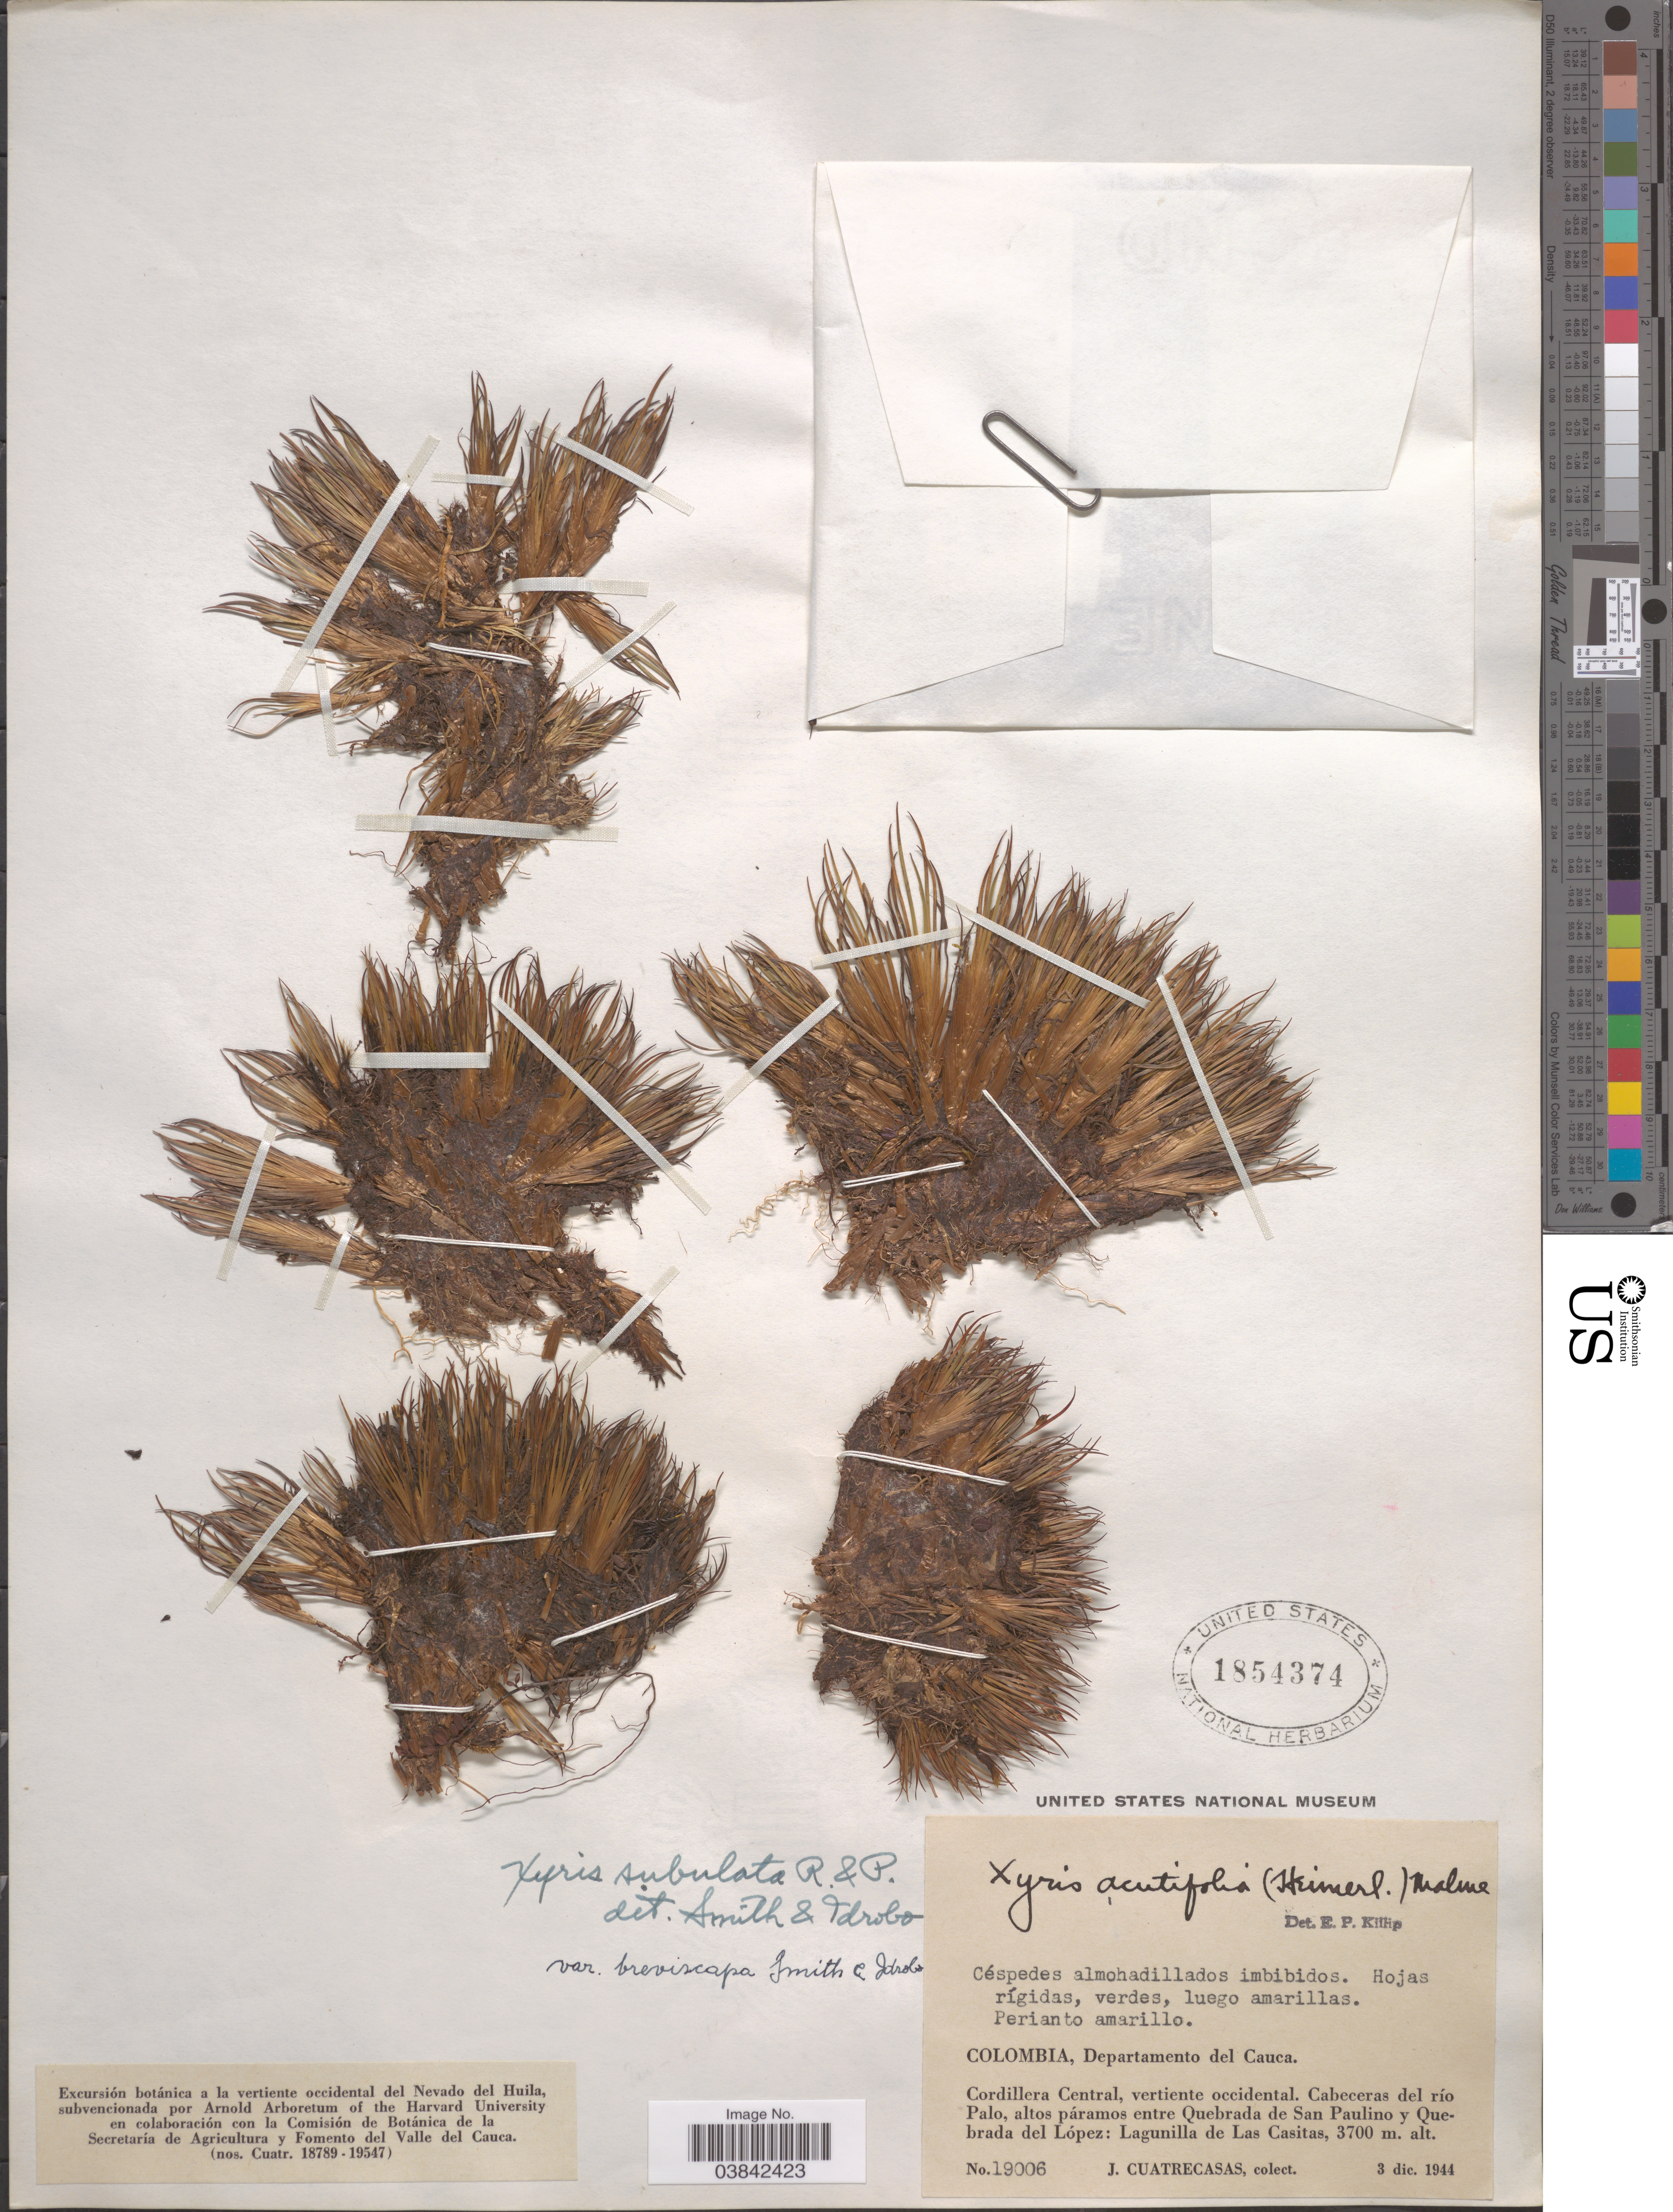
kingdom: Plantae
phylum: Tracheophyta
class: Liliopsida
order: Poales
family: Xyridaceae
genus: Xyris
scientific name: Xyris subulata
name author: Ruiz & Pav.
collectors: J. Cuatrecasas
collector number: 19006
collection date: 1944-12-03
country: Colombia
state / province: Cauca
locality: Departamento del Cauca. Cordillera Central, vertiente occidental. Cabeceras del río Palo, altos páramos entre Quebrada de San Paulino y Quebrada del López: Lagunilla de Las Casitas.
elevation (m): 3700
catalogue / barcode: US 1854374